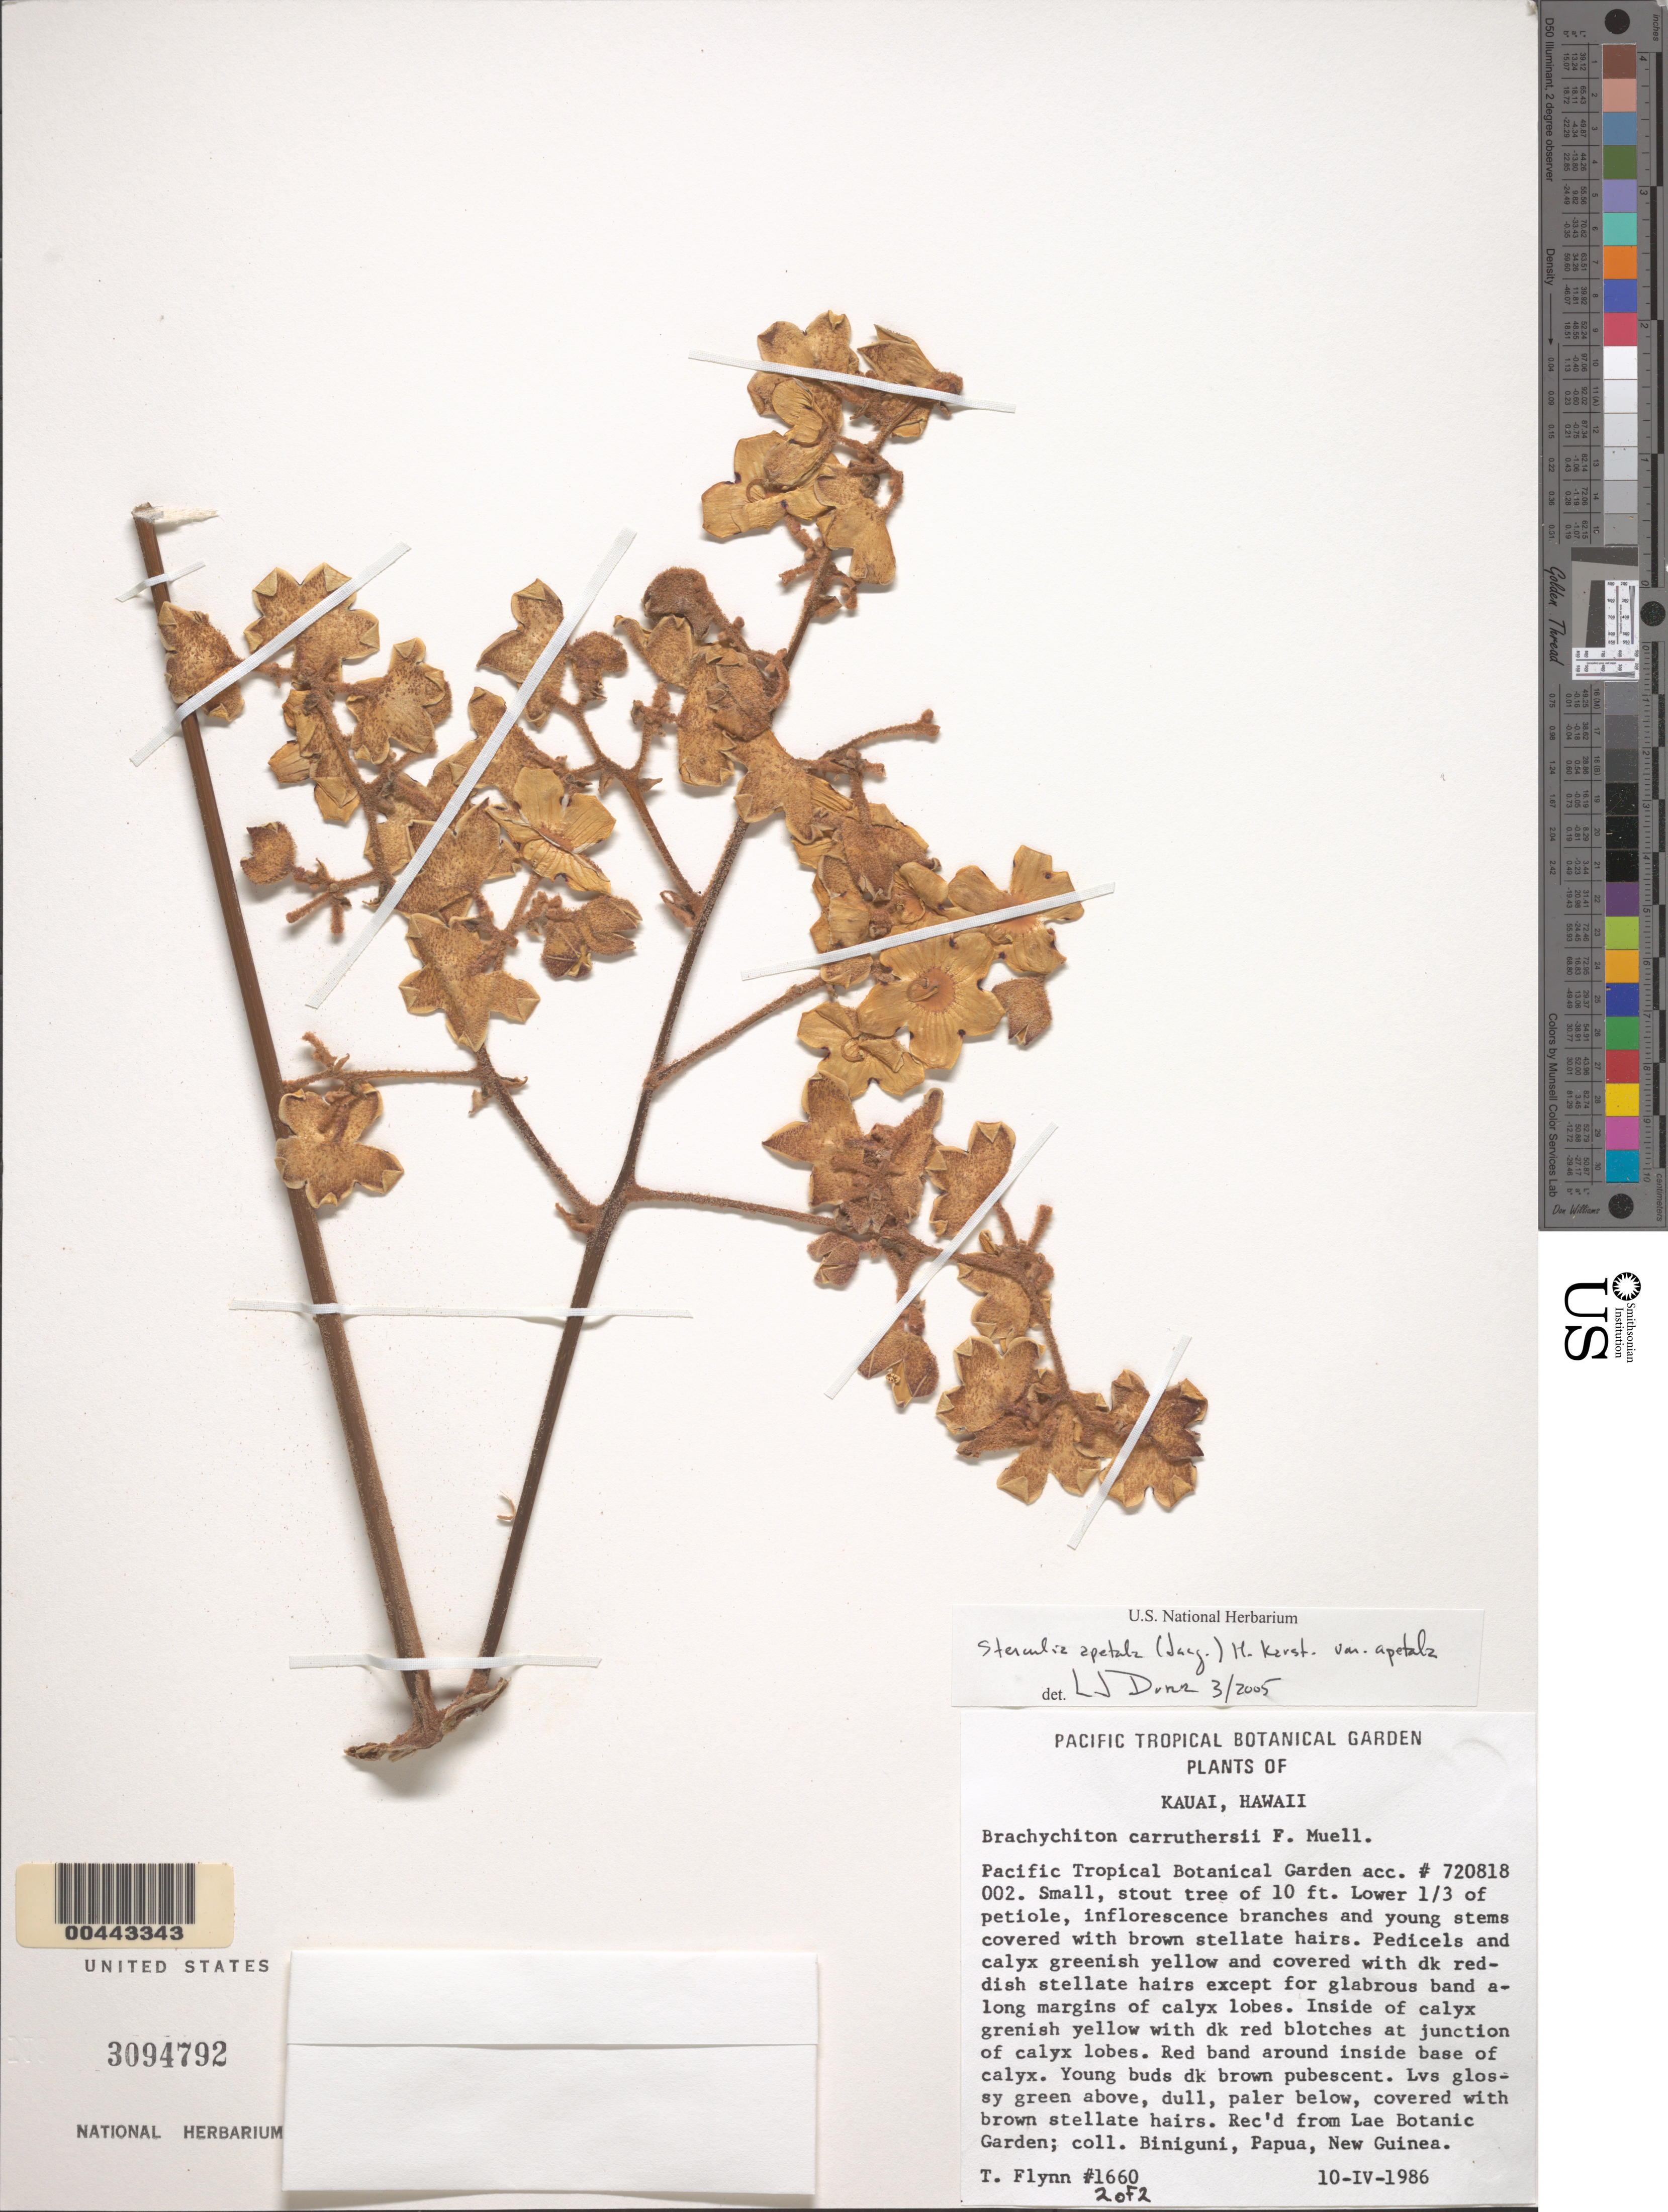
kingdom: Plantae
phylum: Tracheophyta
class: Magnoliopsida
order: Malvales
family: Malvaceae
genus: Sterculia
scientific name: Sterculia apetala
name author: (Jacq.) H. Karst.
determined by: Dorr, L. J., (BOT), Smithsonian Institution - National Museum of Natural History (UNITED STATES)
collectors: T. W. Flynn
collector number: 1660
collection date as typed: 10 Apr 1986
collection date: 1986-04-10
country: United States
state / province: Hawaii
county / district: Kauai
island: Kaua'i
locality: Pacific Tropical Botanical Garden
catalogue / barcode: US 3094792